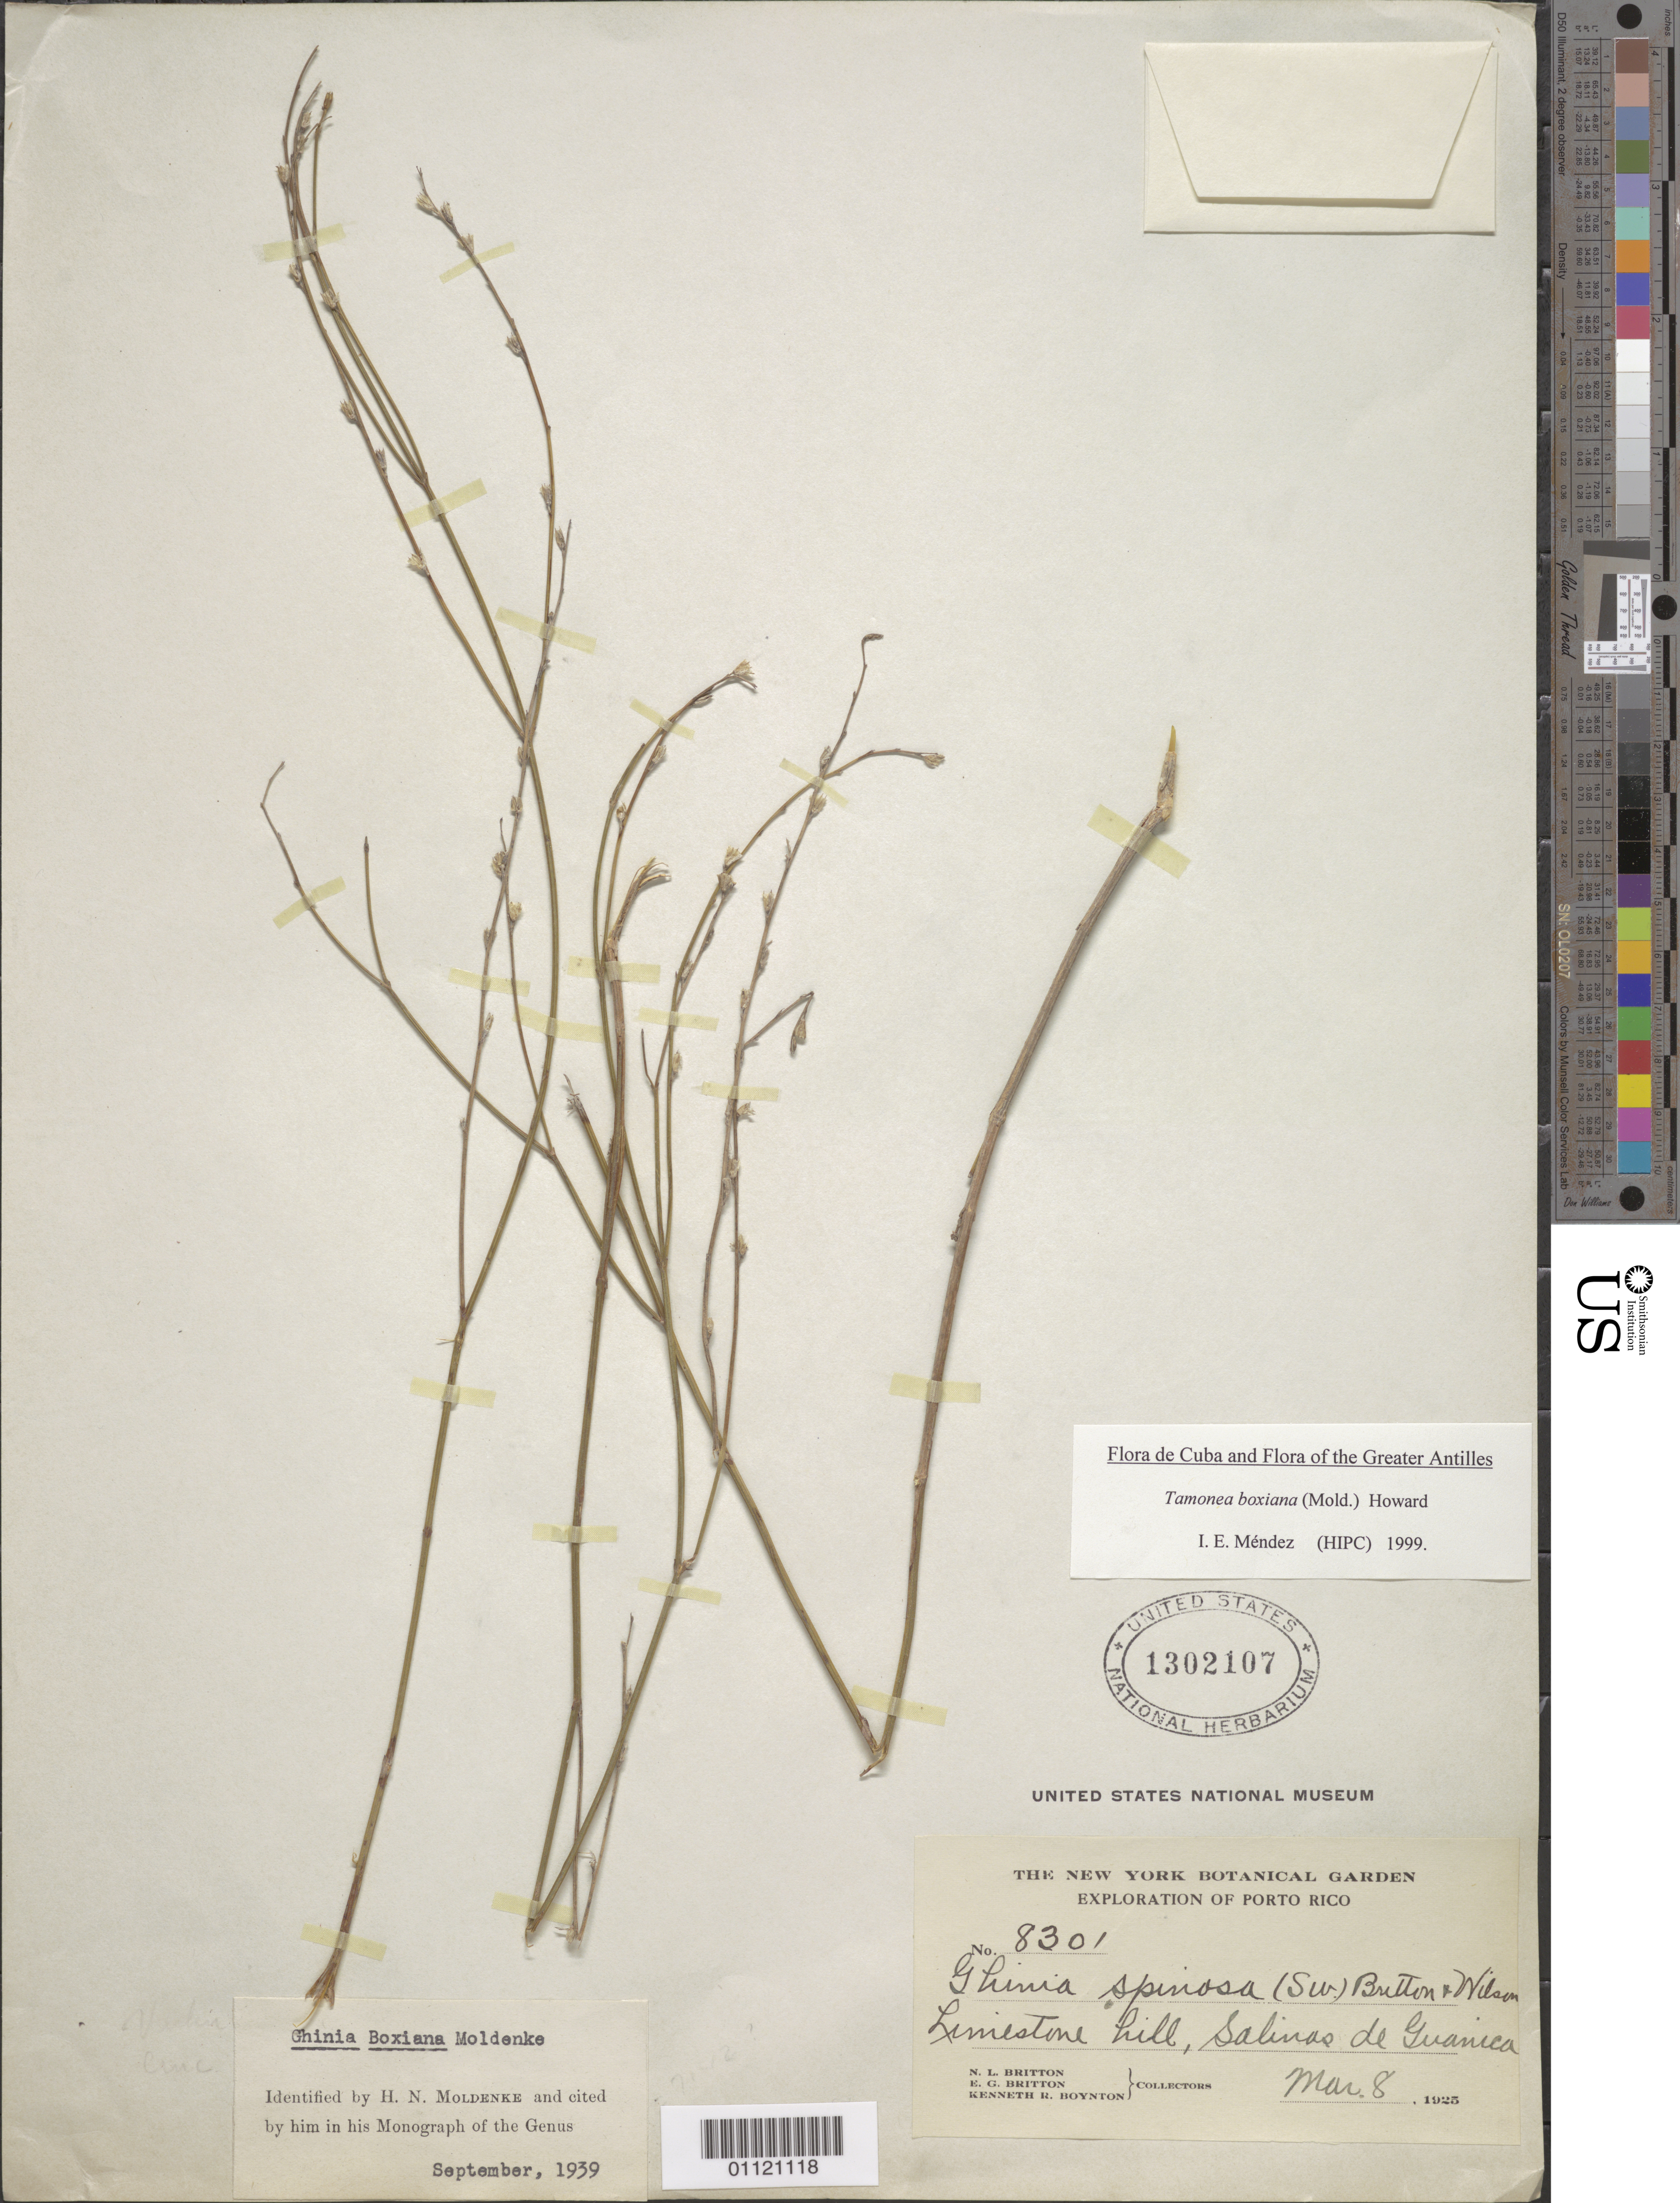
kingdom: Plantae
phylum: Tracheophyta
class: Magnoliopsida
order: Lamiales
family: Verbenaceae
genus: Tamonea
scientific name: Tamonea boxiana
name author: (Moldenke) R.A. Howard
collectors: N. Britton, E. G. Britton & K. Boynton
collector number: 8301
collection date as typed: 08 Mar 1925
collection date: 1925-03-08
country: Puerto Rico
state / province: Guánica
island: Puerto Rico I.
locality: Limestone hill, Salinas de Guanica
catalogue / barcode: US 1302107